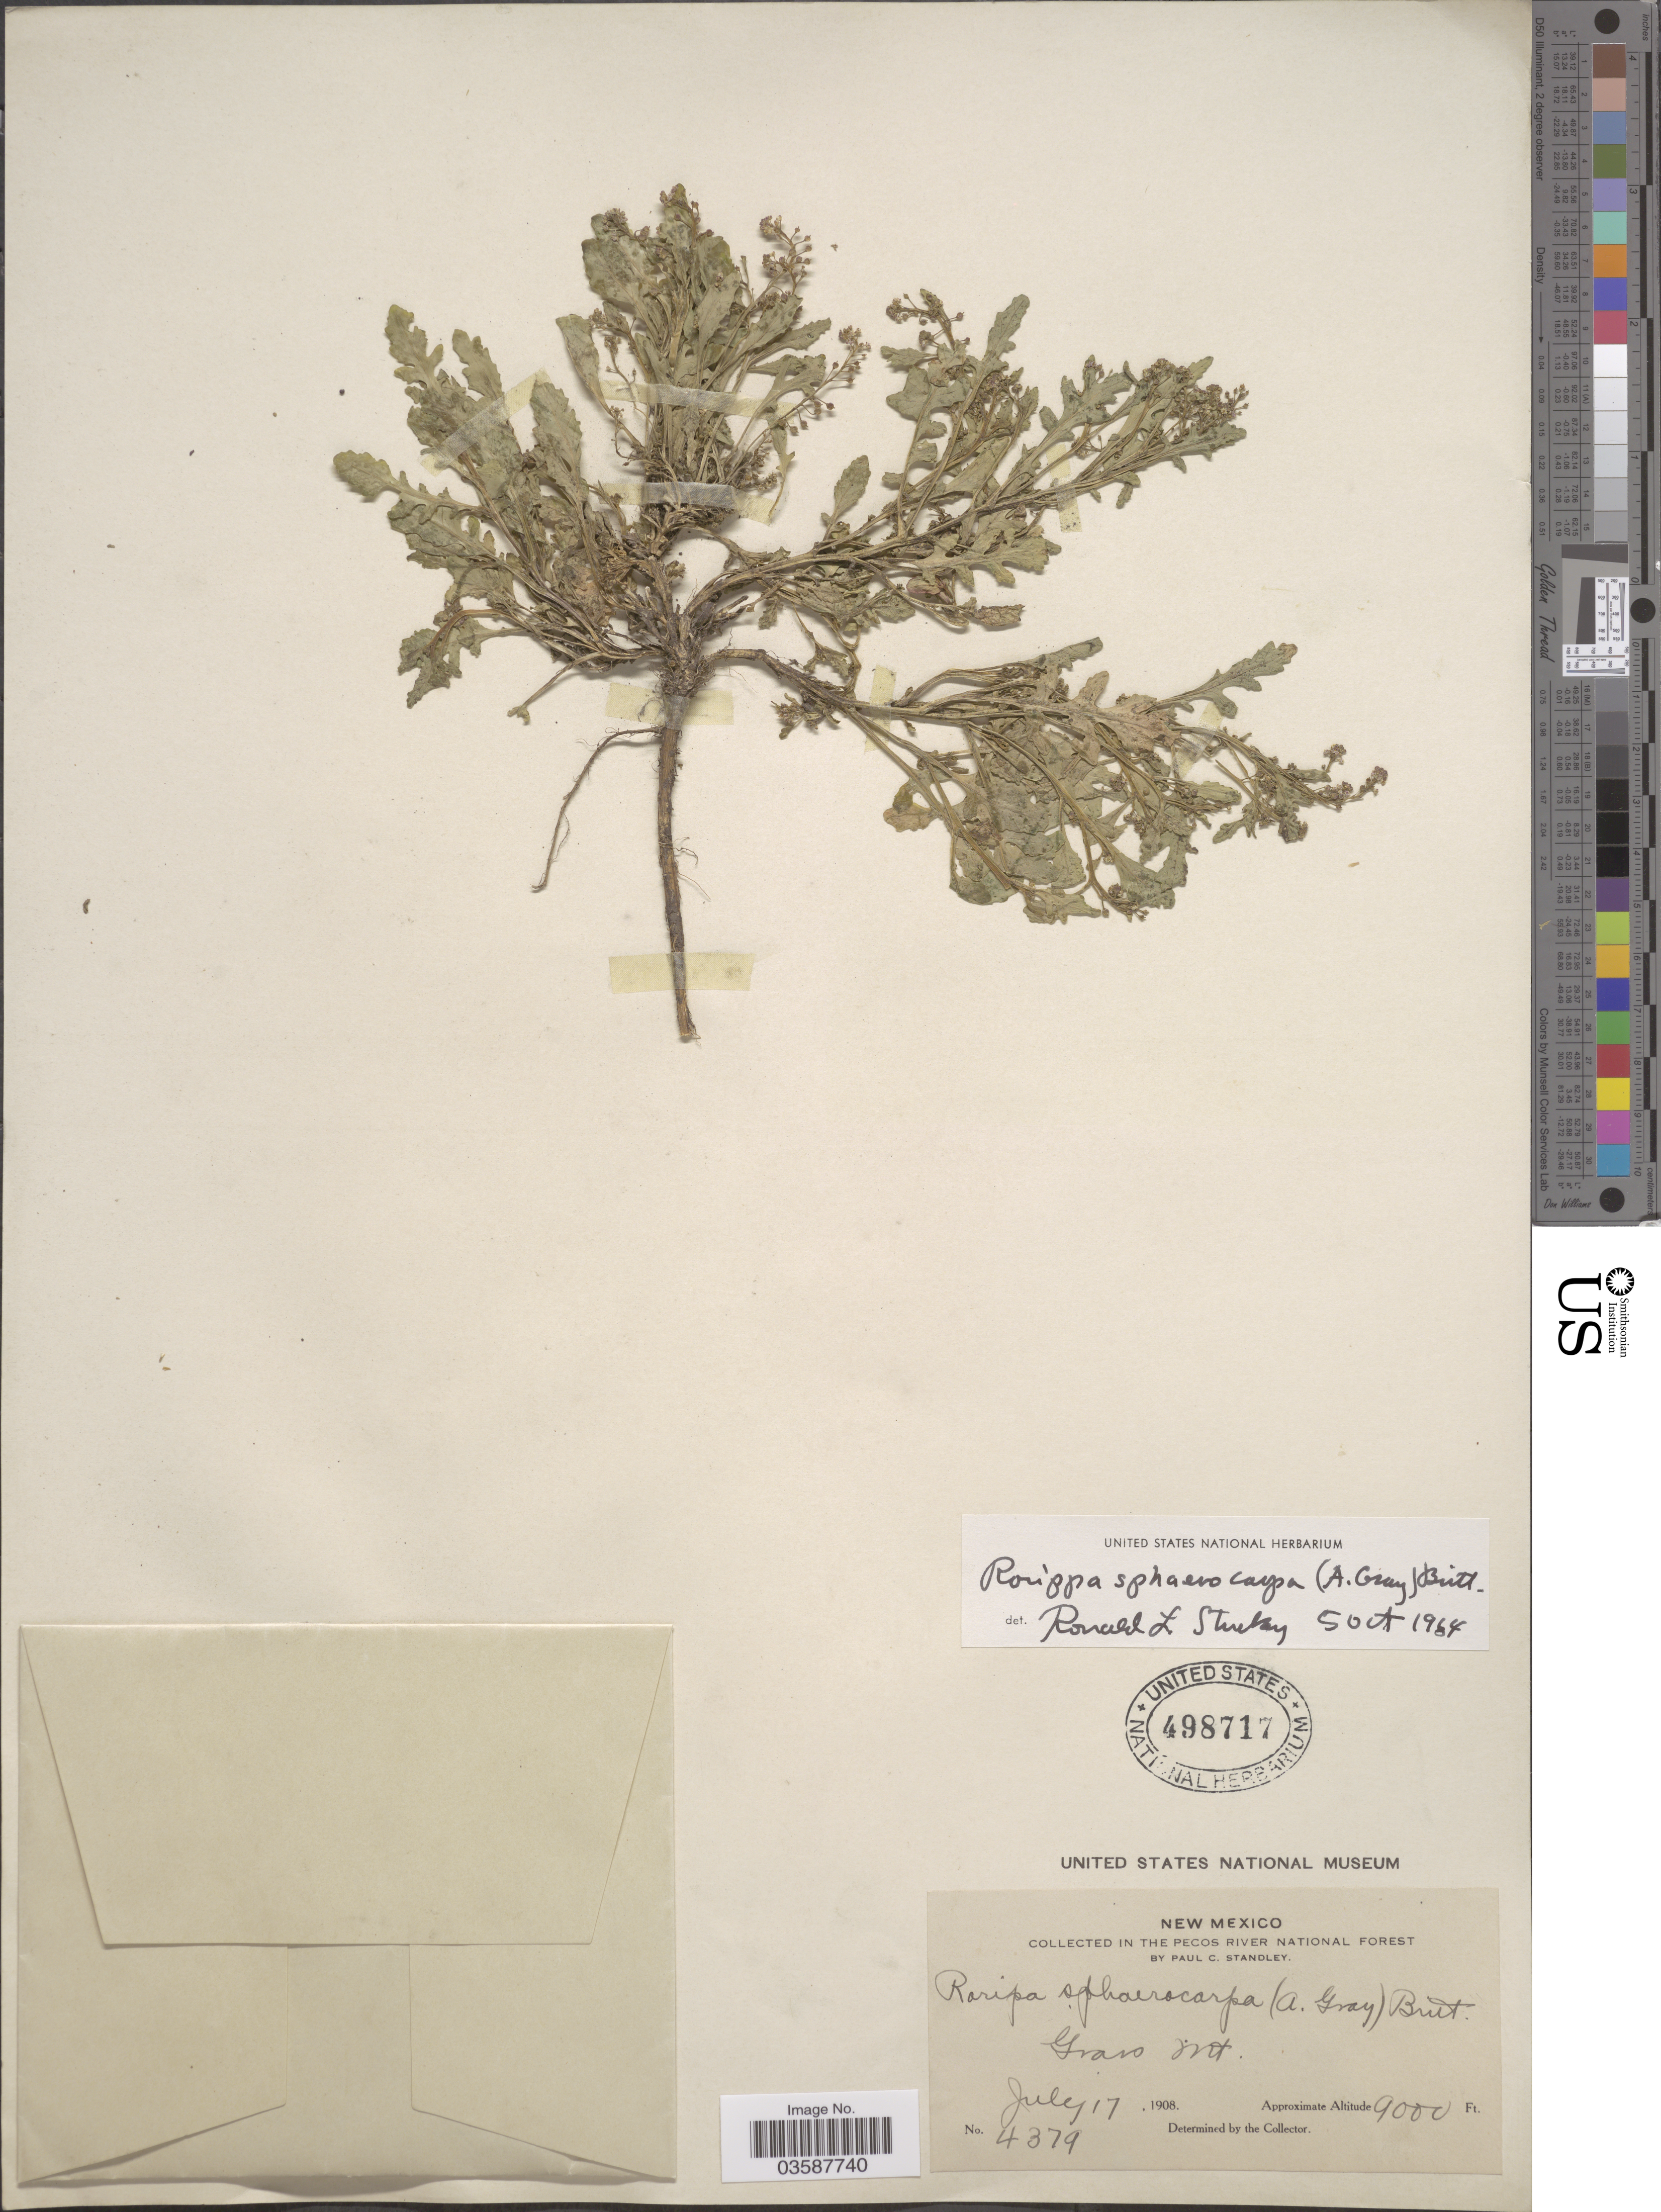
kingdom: Plantae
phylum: Tracheophyta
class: Magnoliopsida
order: Brassicales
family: Brassicaceae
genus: Rorippa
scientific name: Rorippa sphaerocarpa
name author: Britton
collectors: P. C. Standley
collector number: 4379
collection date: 1908-07-17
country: United States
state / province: New Mexico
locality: In the Pecos River National Forest. Grass Mt.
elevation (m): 2743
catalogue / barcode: US 498717